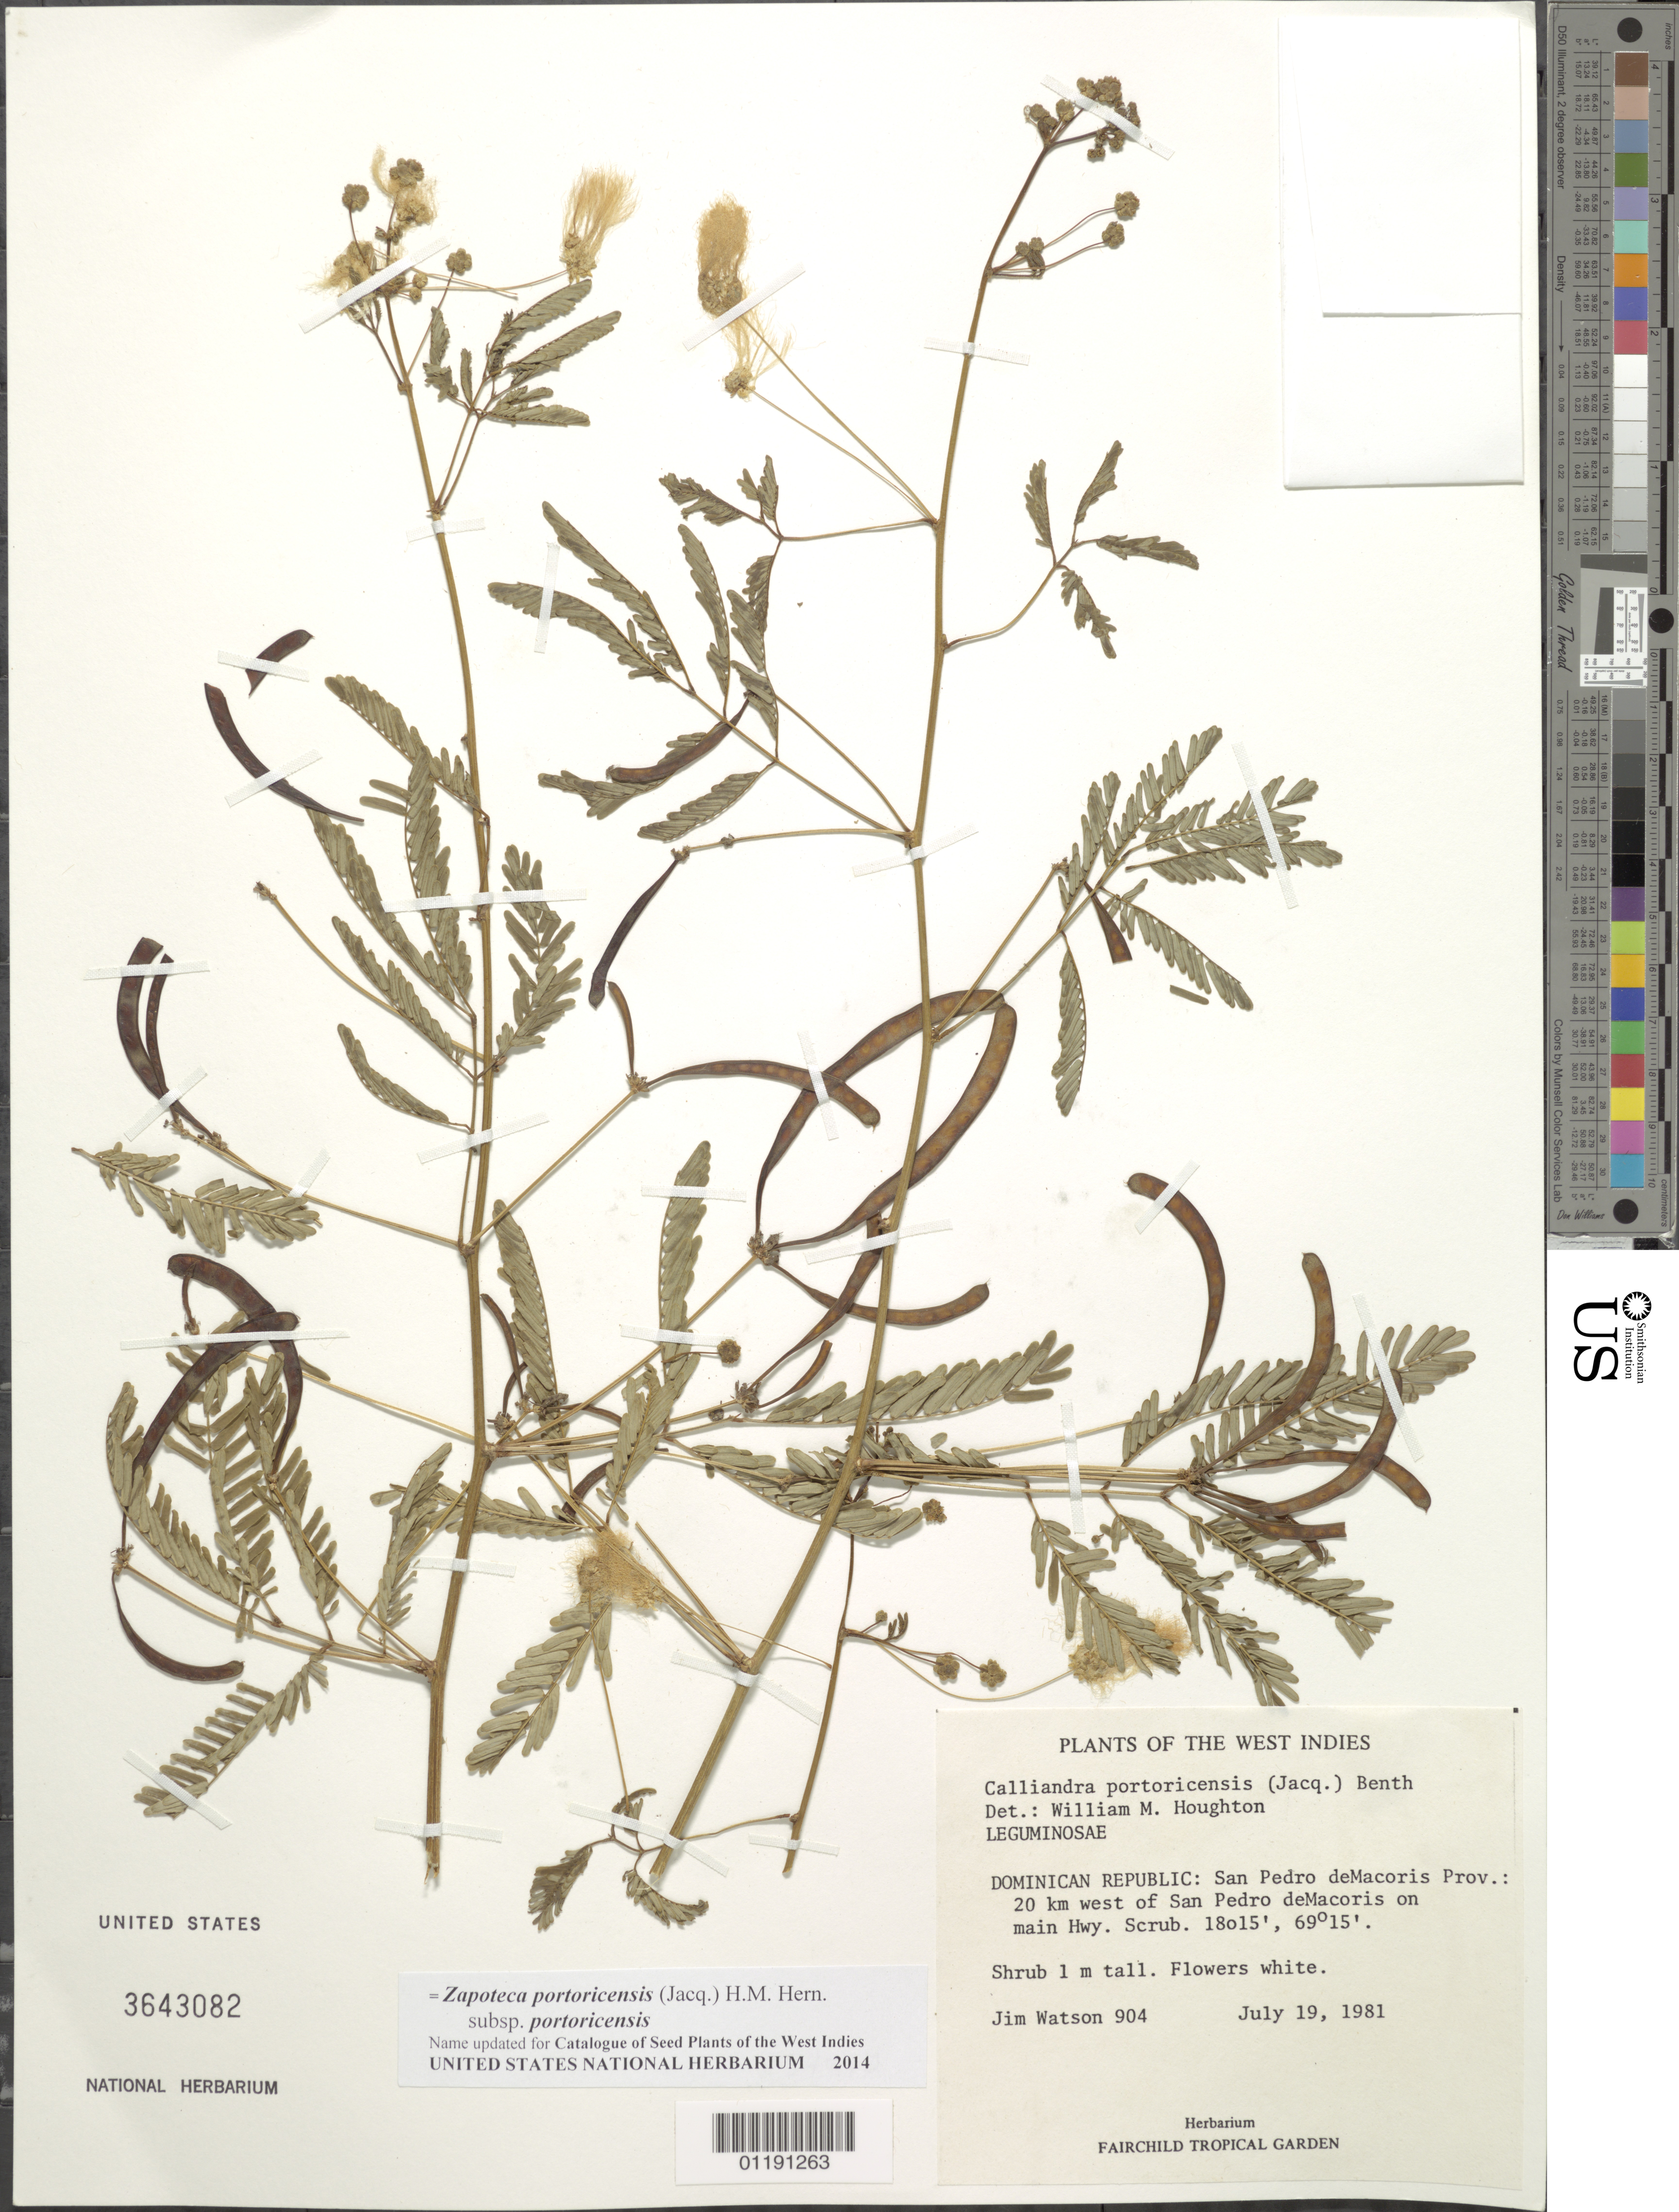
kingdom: Plantae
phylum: Tracheophyta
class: Magnoliopsida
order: Fabales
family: Fabaceae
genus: Zapoteca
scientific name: Zapoteca portoricensis subsp. portoricensis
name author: (Jacq.) H.M. Hern.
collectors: J. Watson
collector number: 904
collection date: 1981-07-19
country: Dominican Republic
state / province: San Pedro de Macorís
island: Hispaniola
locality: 20 km W of San Pedro deMarcoris on main Hwy.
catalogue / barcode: US 3643082